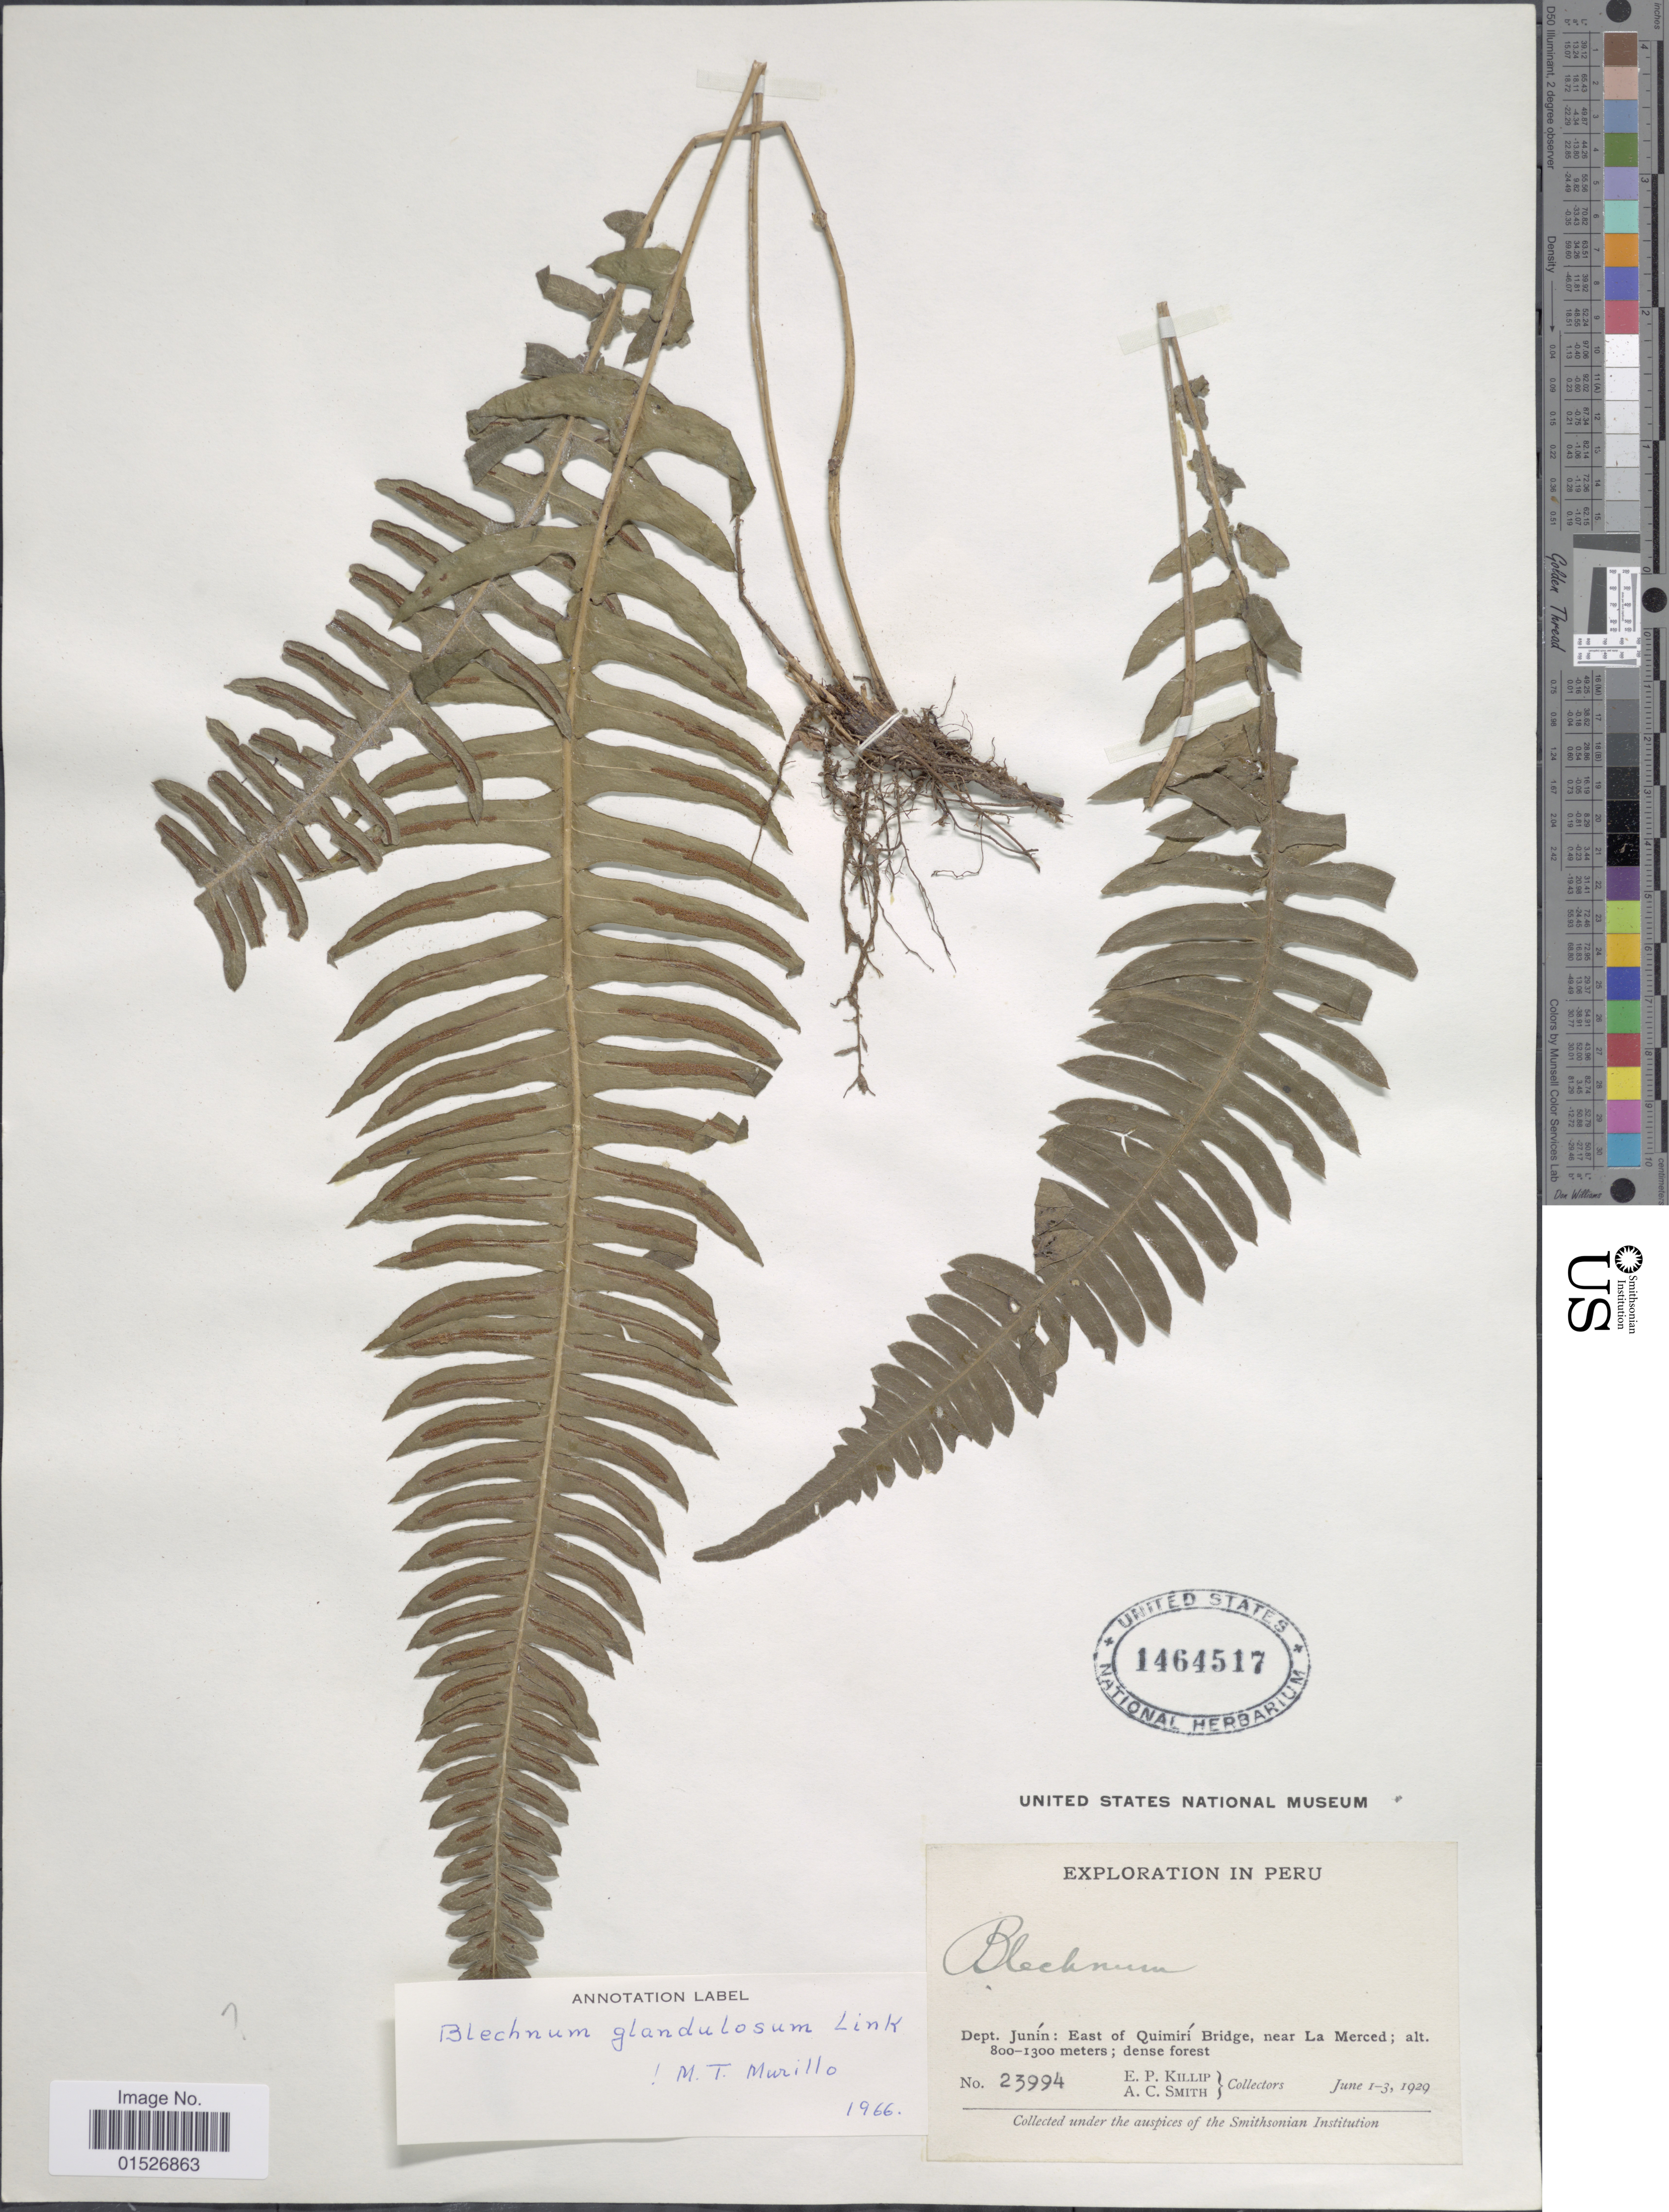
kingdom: Plantae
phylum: Tracheophyta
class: Polypodiopsida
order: Polypodiales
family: Blechnaceae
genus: Blechnum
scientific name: Blechnum polypodioides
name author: Raddi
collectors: E. P. Killip & A. C. Smith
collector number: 23994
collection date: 1929-06-01/1929-06-03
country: Peru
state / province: Junín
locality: Dept. Junin: East of Quimiri Bridge, near La Merced.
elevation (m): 800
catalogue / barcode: US 1464517